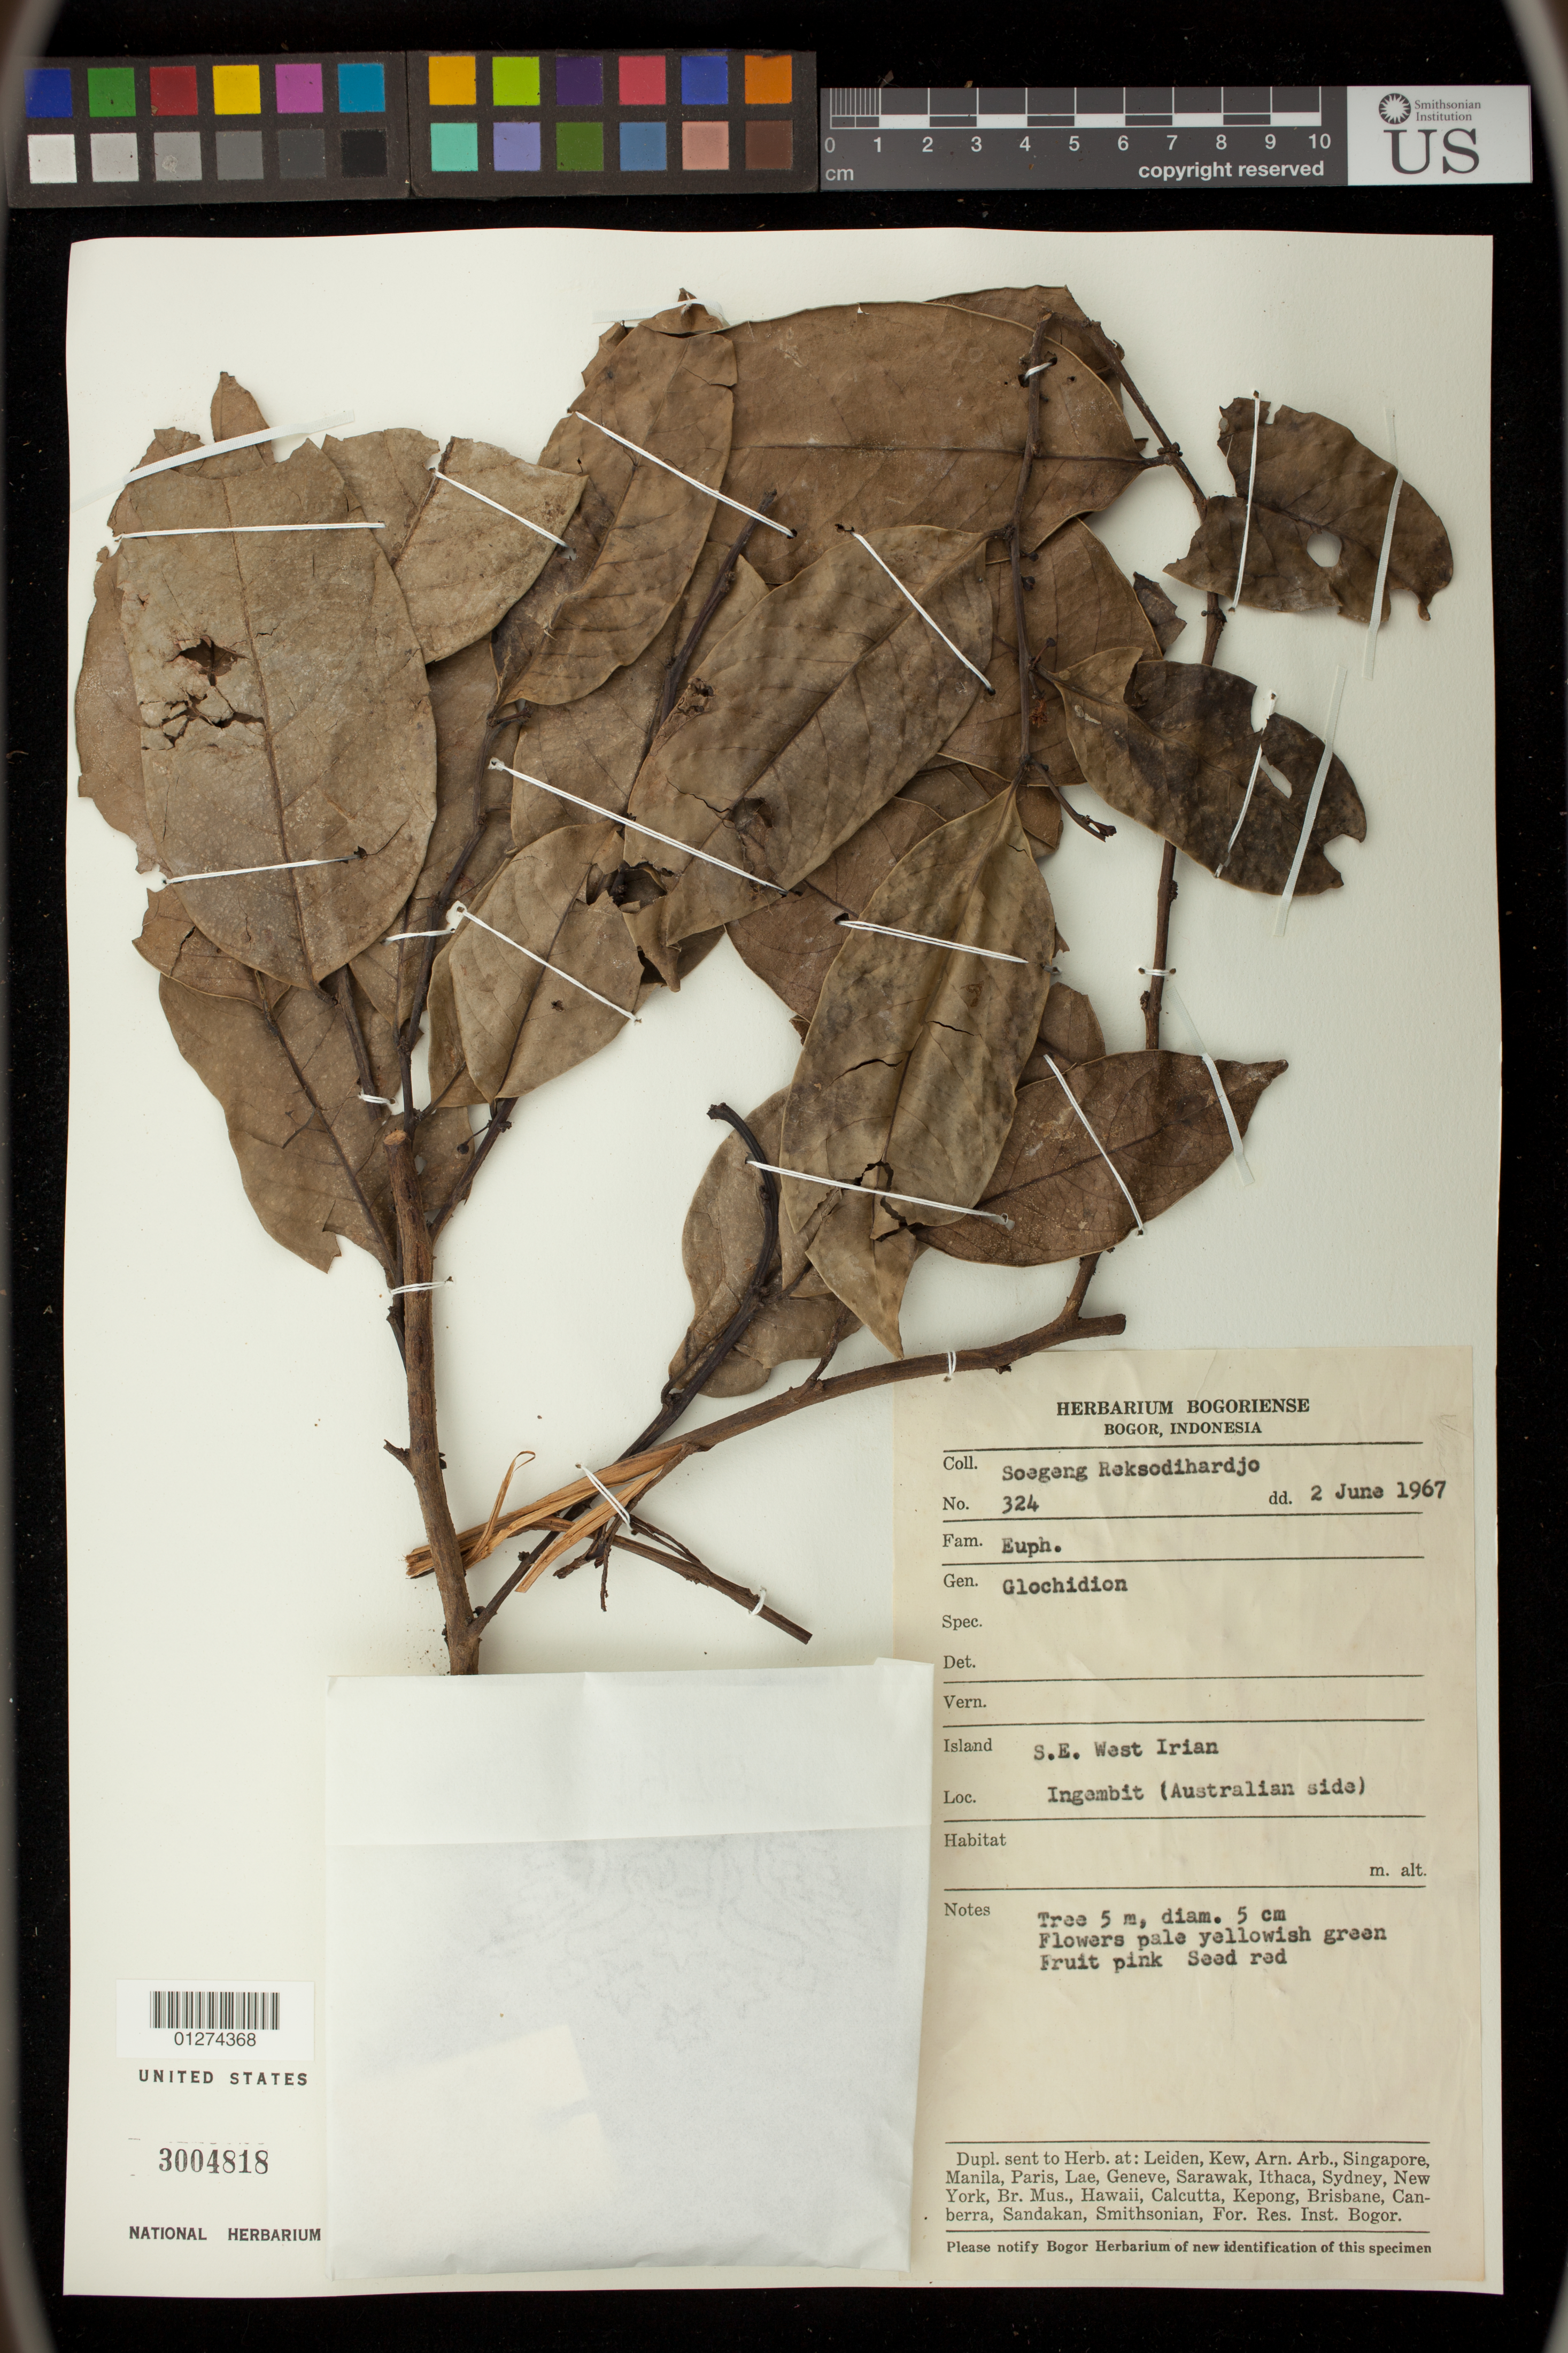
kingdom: Plantae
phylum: Tracheophyta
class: Magnoliopsida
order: Malpighiales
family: Phyllanthaceae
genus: Glochidion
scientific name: Glochidion sp.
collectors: S. Reksodihardjo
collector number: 324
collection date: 1967-06-02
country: Indonesia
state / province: Papua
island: New Guinea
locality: S. E. West Irian, Ingembit (Australian side)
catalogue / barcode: US 3004818